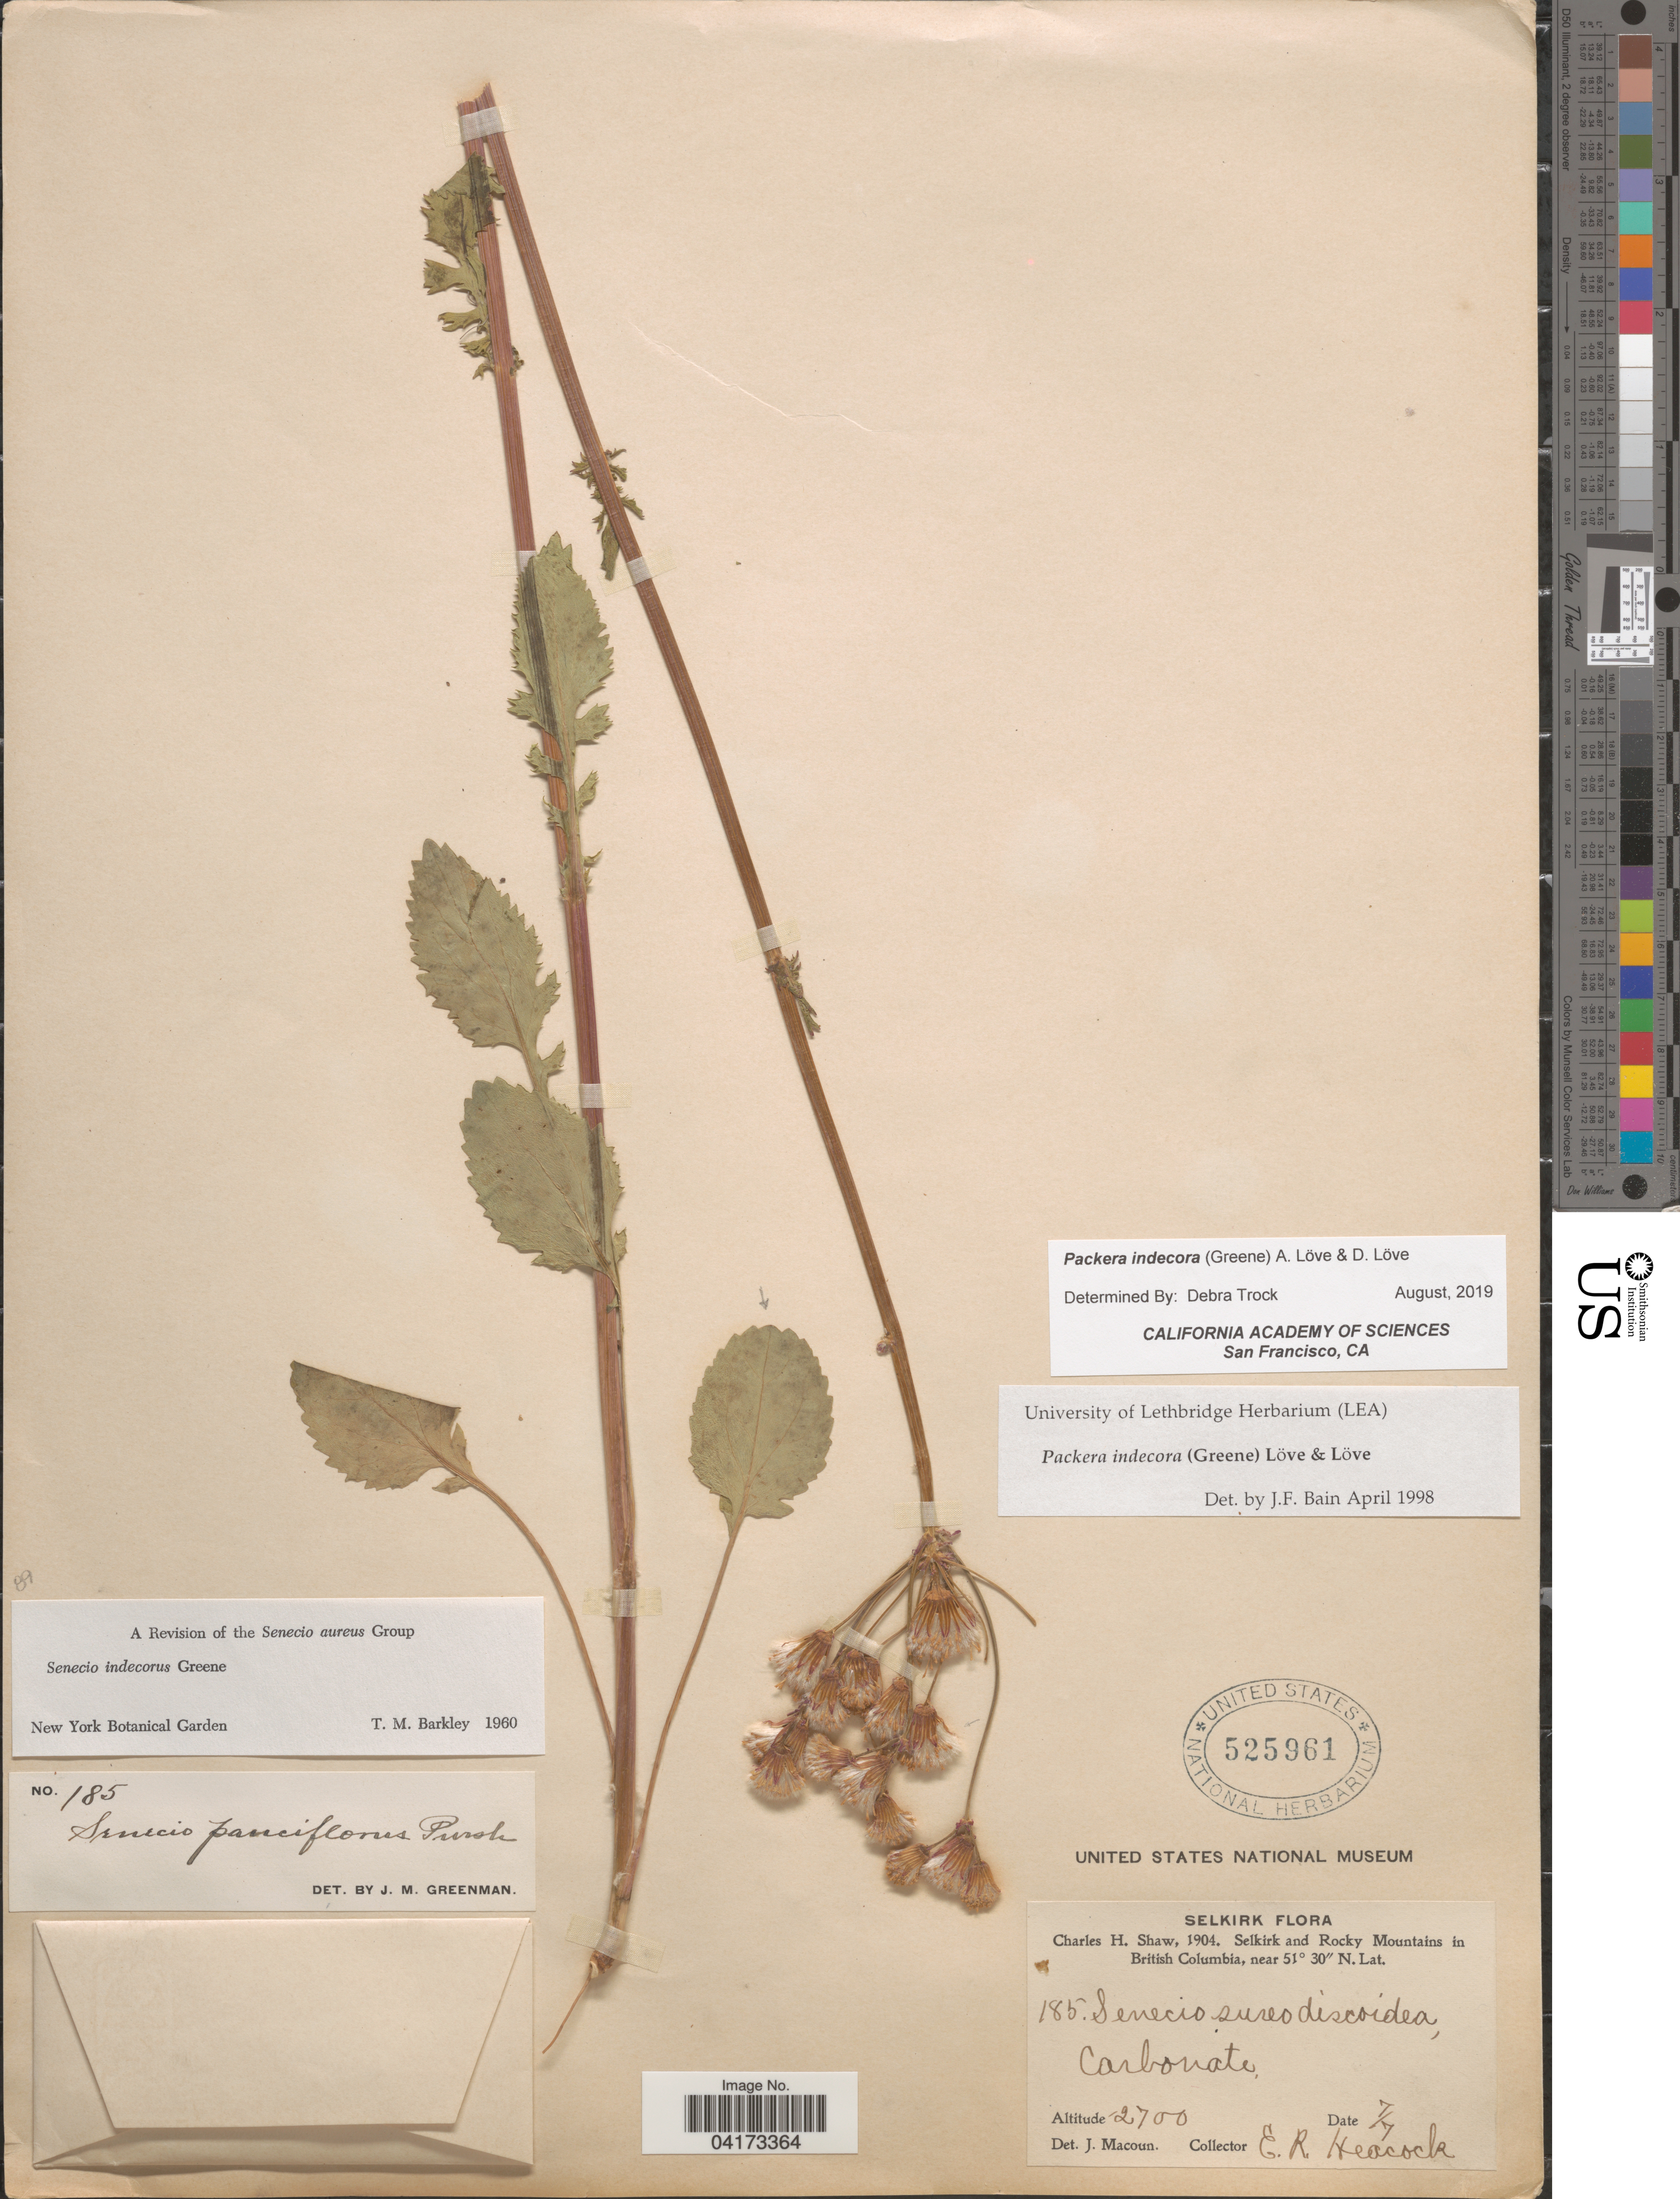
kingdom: Plantae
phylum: Tracheophyta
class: Magnoliopsida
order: Asterales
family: Asteraceae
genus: Packera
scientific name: Packera indecora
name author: (Greene) Á. Löve & D. Löve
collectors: E. Heacock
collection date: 1904-07-07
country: Canada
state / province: British Columbia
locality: Selkirk and Rocky Mountains in British Columbia.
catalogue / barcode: US 525961